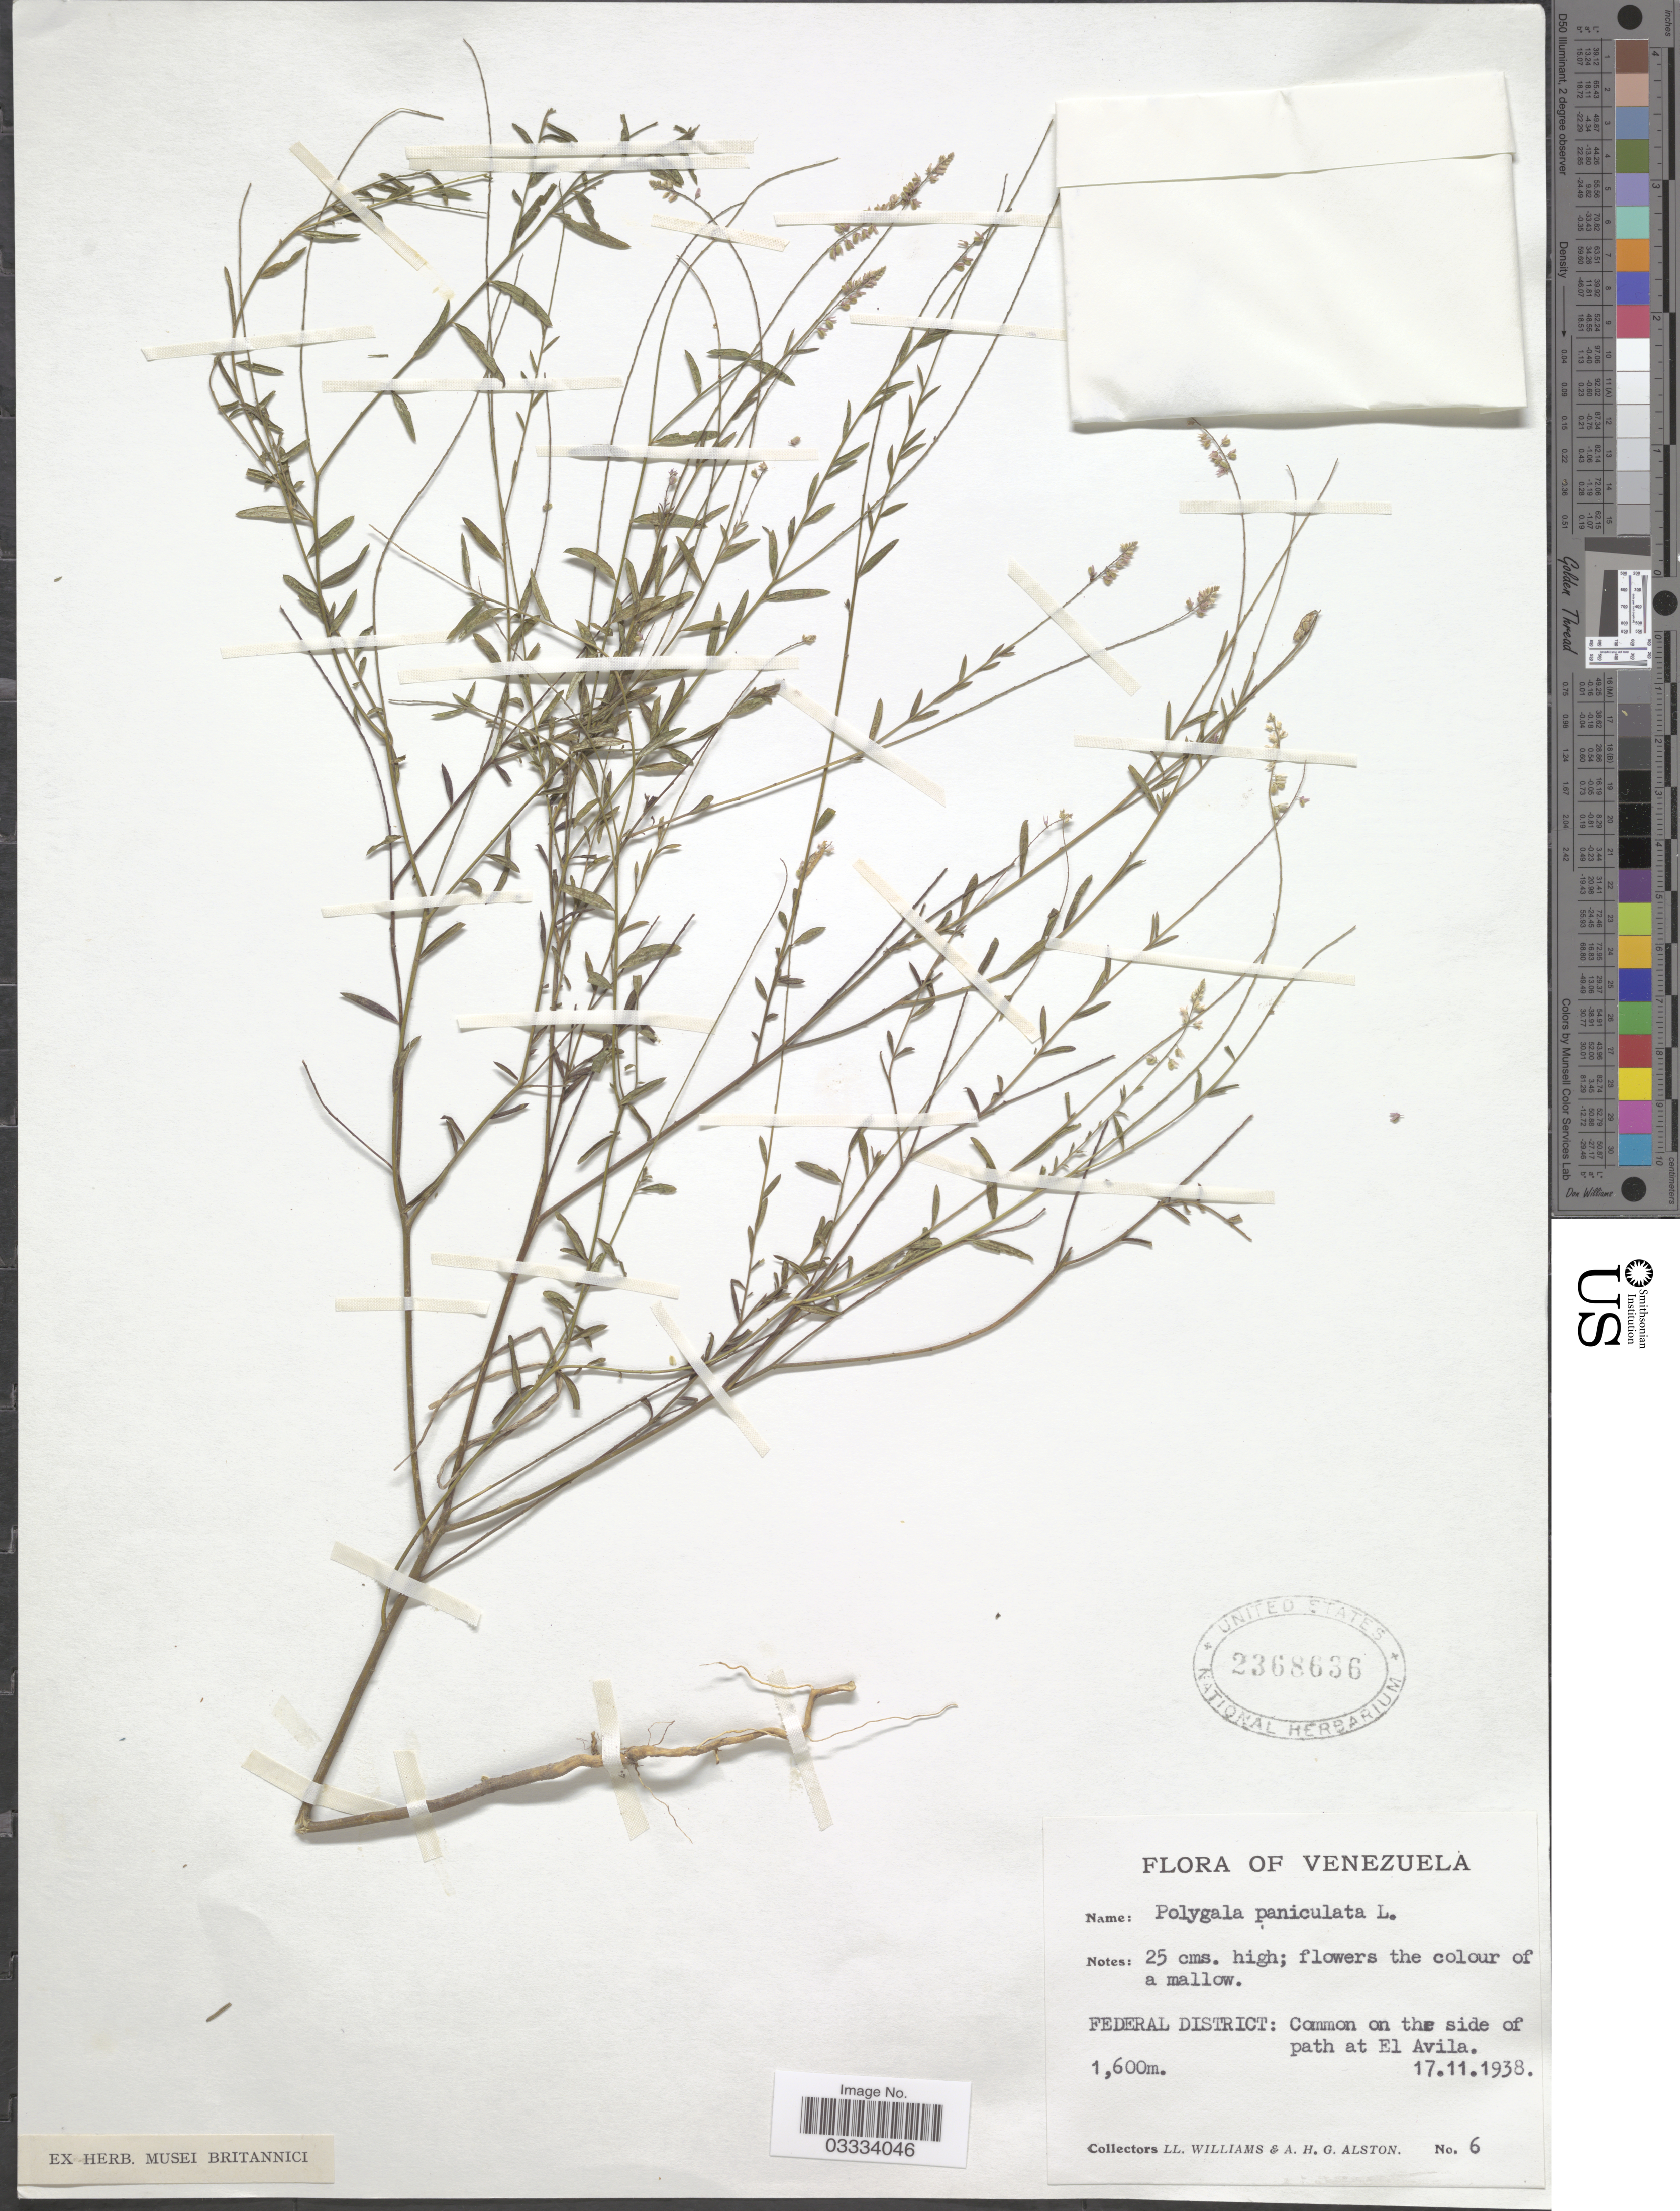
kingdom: Plantae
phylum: Tracheophyta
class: Magnoliopsida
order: Fabales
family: Polygalaceae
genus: Polygala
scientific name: Polygala paniculata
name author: L.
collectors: Ll. Williams & A. H. Alston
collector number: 6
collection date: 1938-11-17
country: Venezuela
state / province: Miranda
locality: Federal District: Common on the side of path at El Avila.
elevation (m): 1600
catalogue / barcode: US 2368636